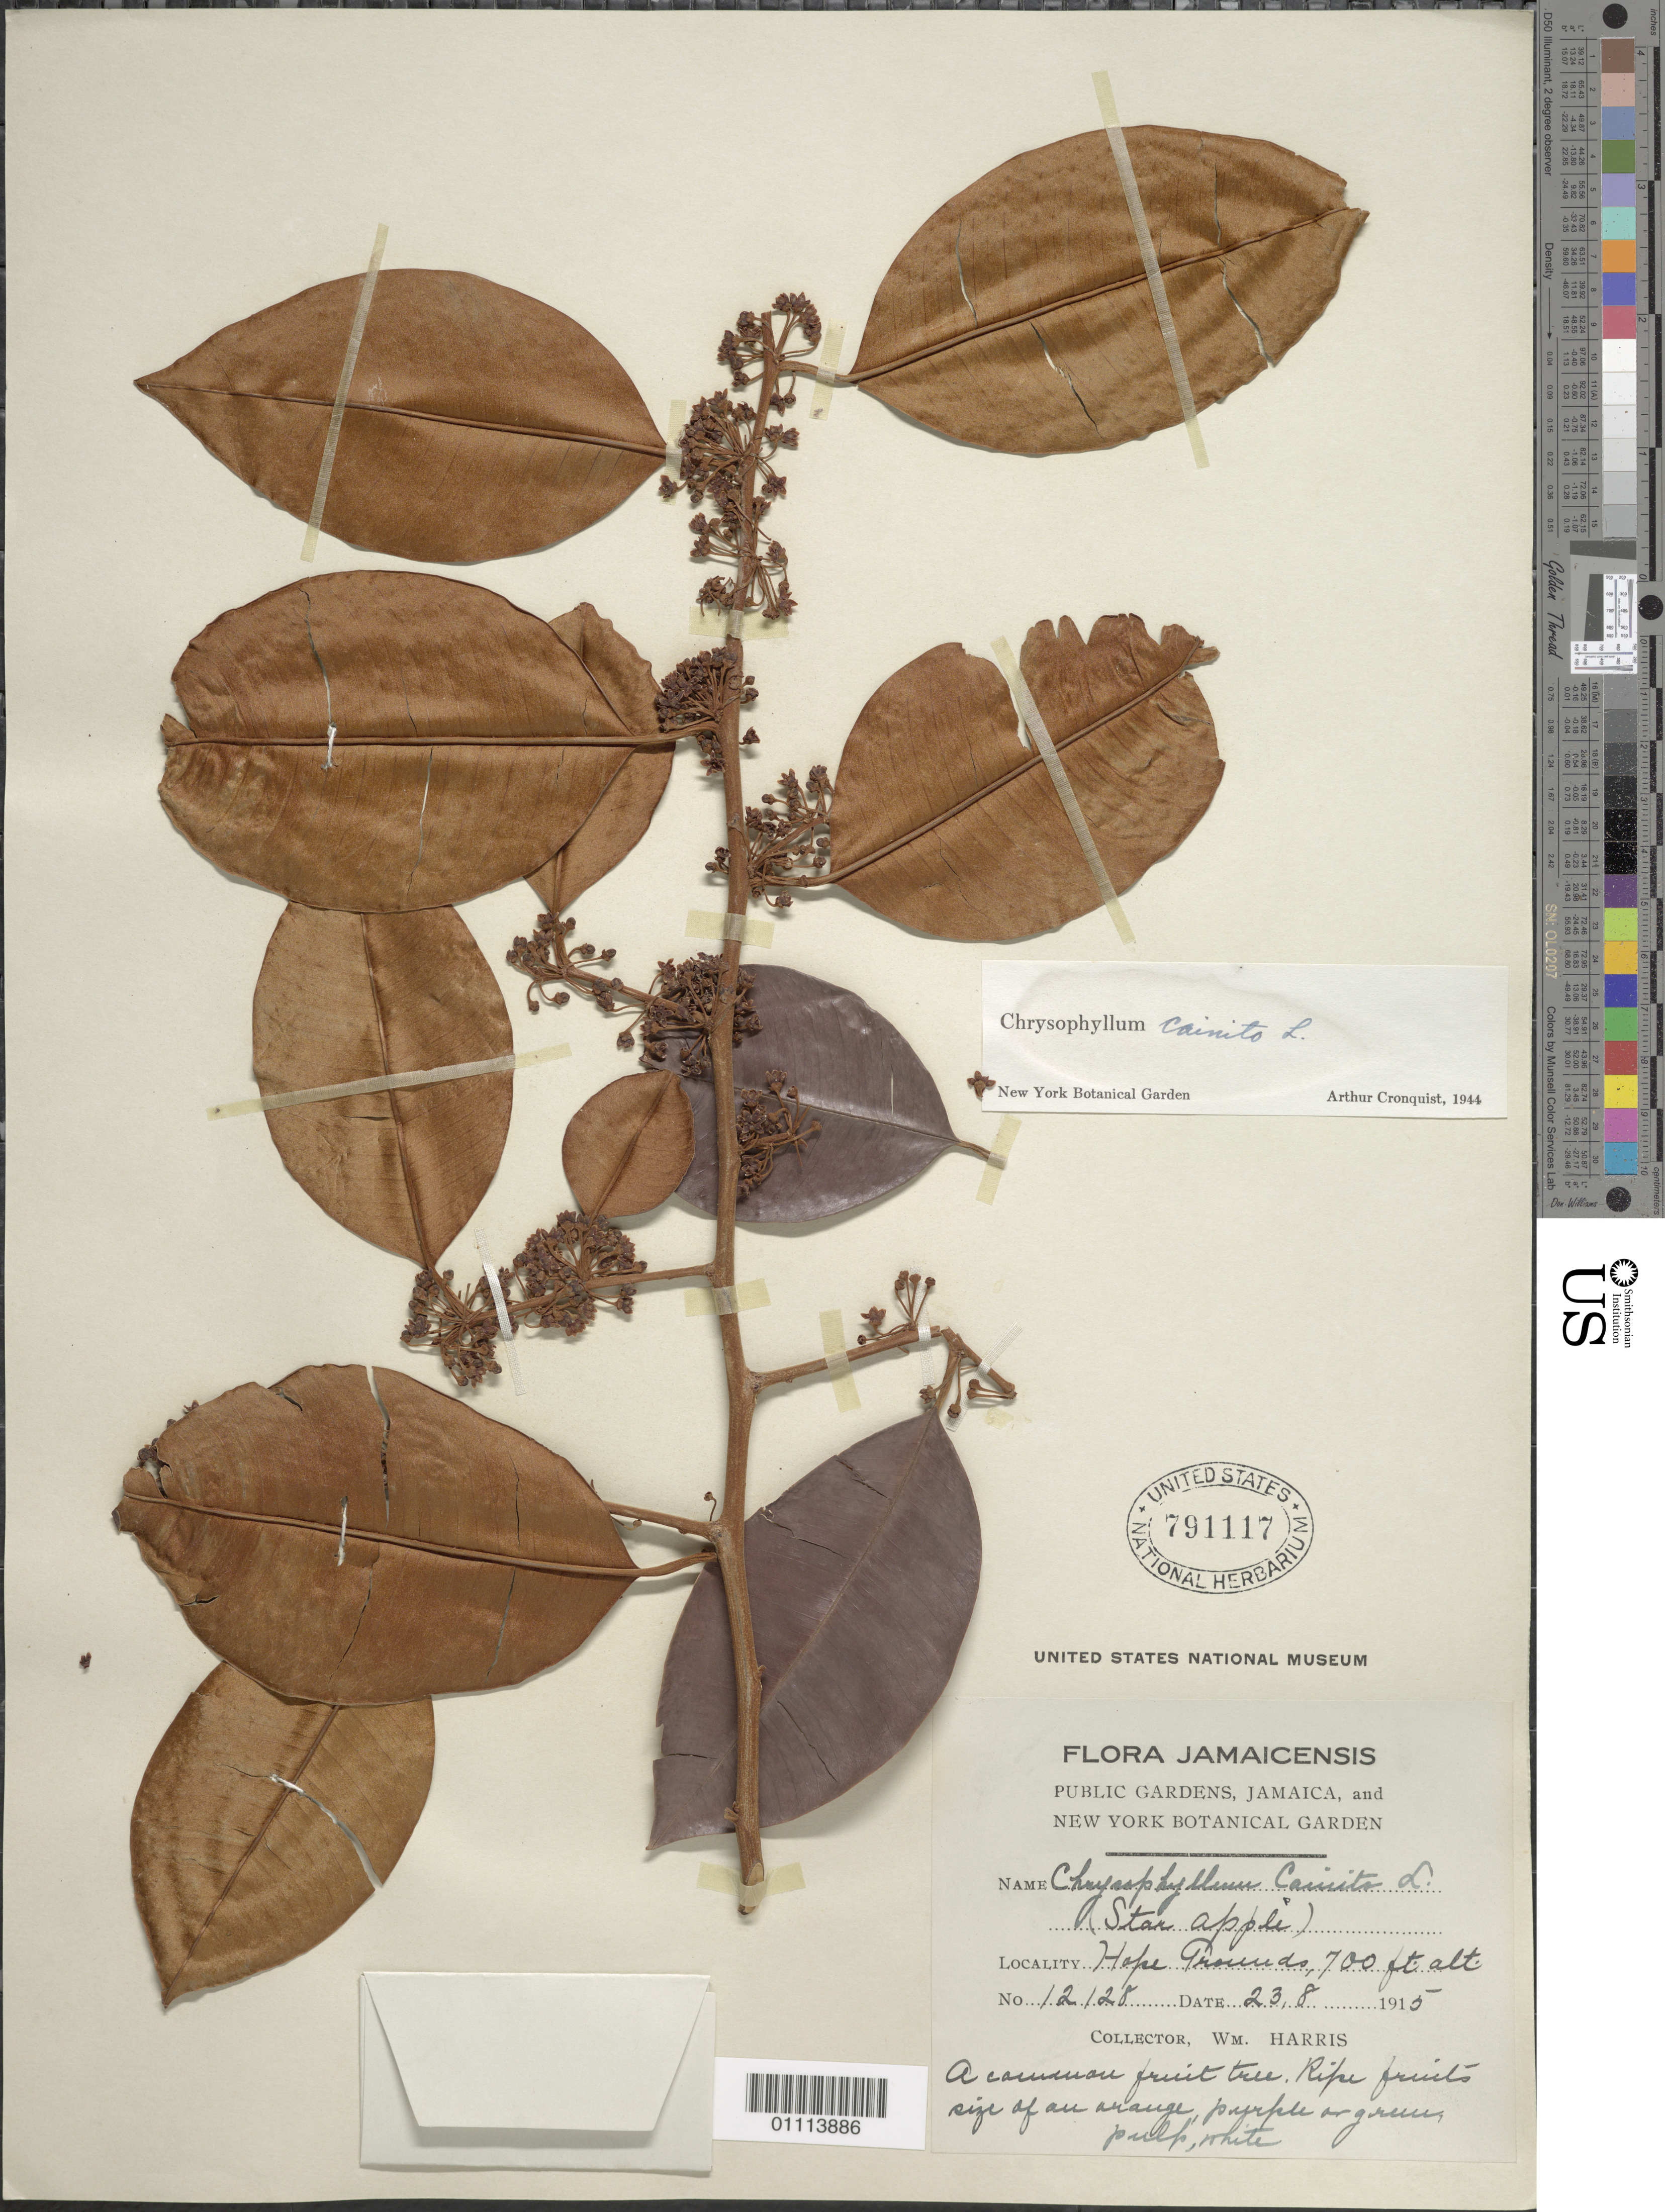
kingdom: Plantae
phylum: Tracheophyta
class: Magnoliopsida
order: Ericales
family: Sapotaceae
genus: Chrysophyllum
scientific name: Chrysophyllum cainito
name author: L.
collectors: W. Harris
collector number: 12128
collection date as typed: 23 Aug 1915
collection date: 1915-08-23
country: Jamaica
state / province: Saint Andrew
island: Jamaica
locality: Hope Grounds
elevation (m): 213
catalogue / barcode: US 791117